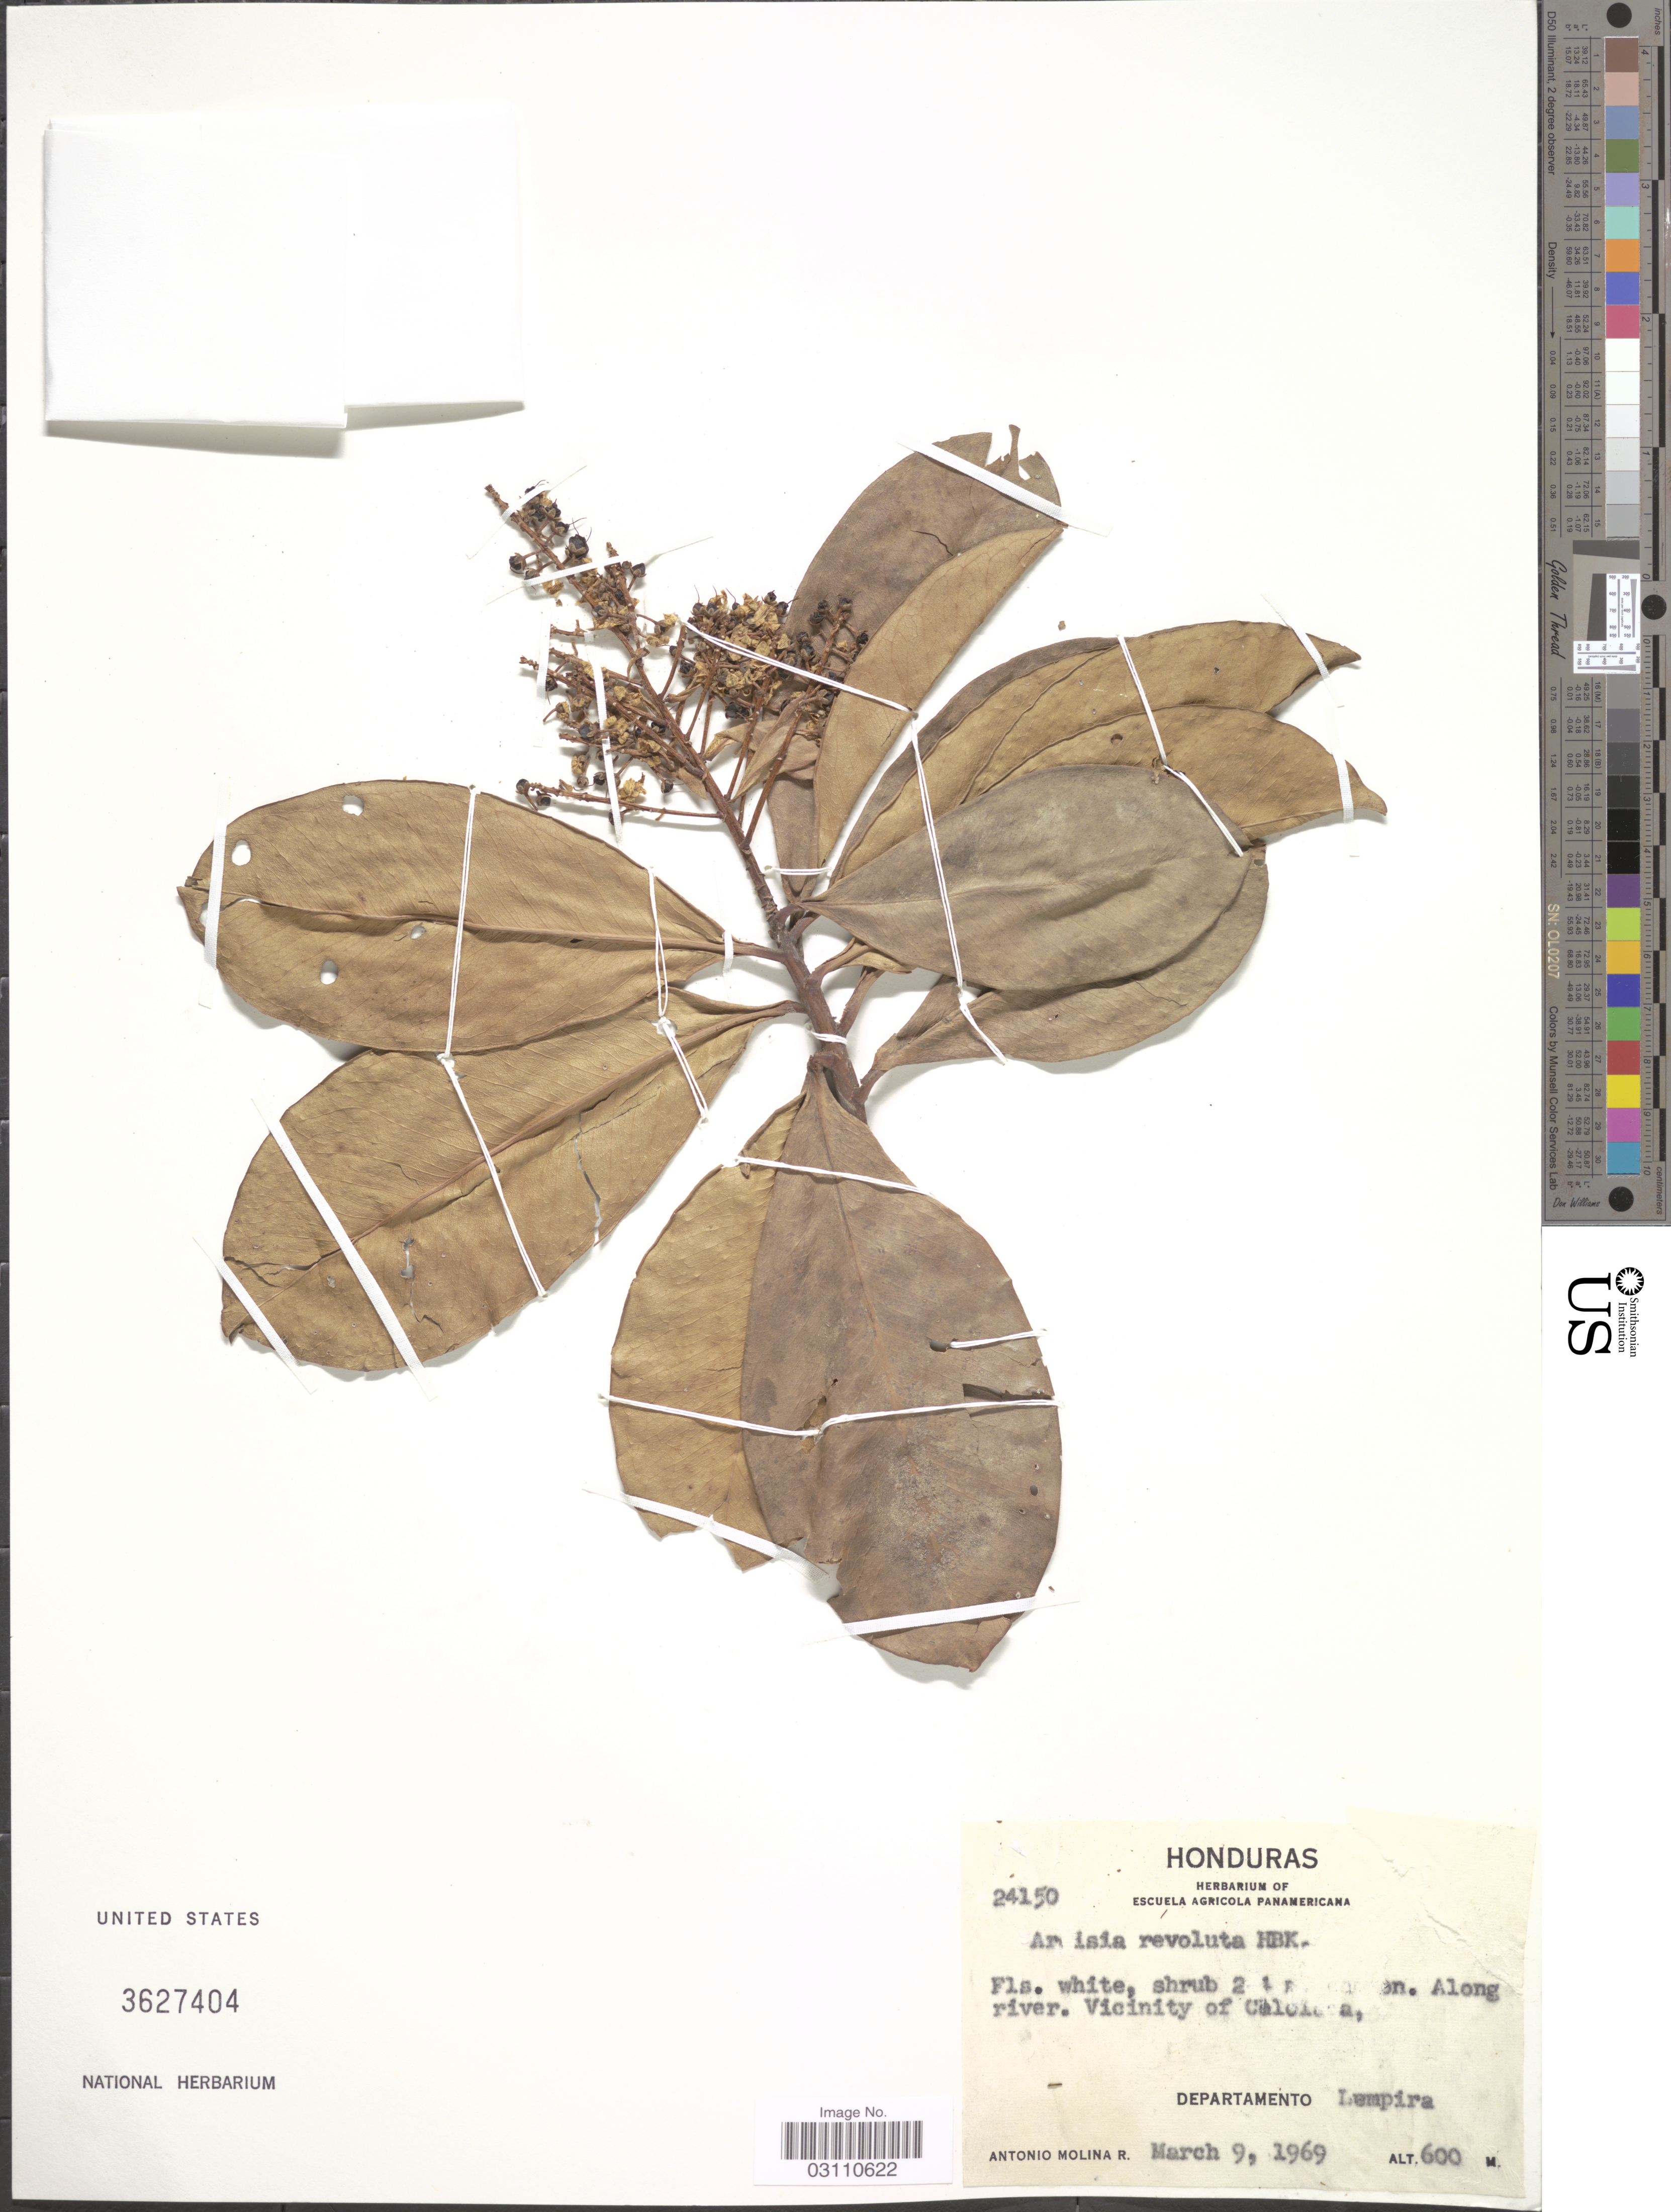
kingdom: Plantae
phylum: Tracheophyta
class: Magnoliopsida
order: Ericales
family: Primulaceae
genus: Ardisia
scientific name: Ardisia revoluta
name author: Kunth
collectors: A. Molina R.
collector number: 24150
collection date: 1969-03-09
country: Honduras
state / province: Lempira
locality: Vicinity of Calo [illegible text], Departamento Lempira.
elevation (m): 600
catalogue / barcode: US 3627404